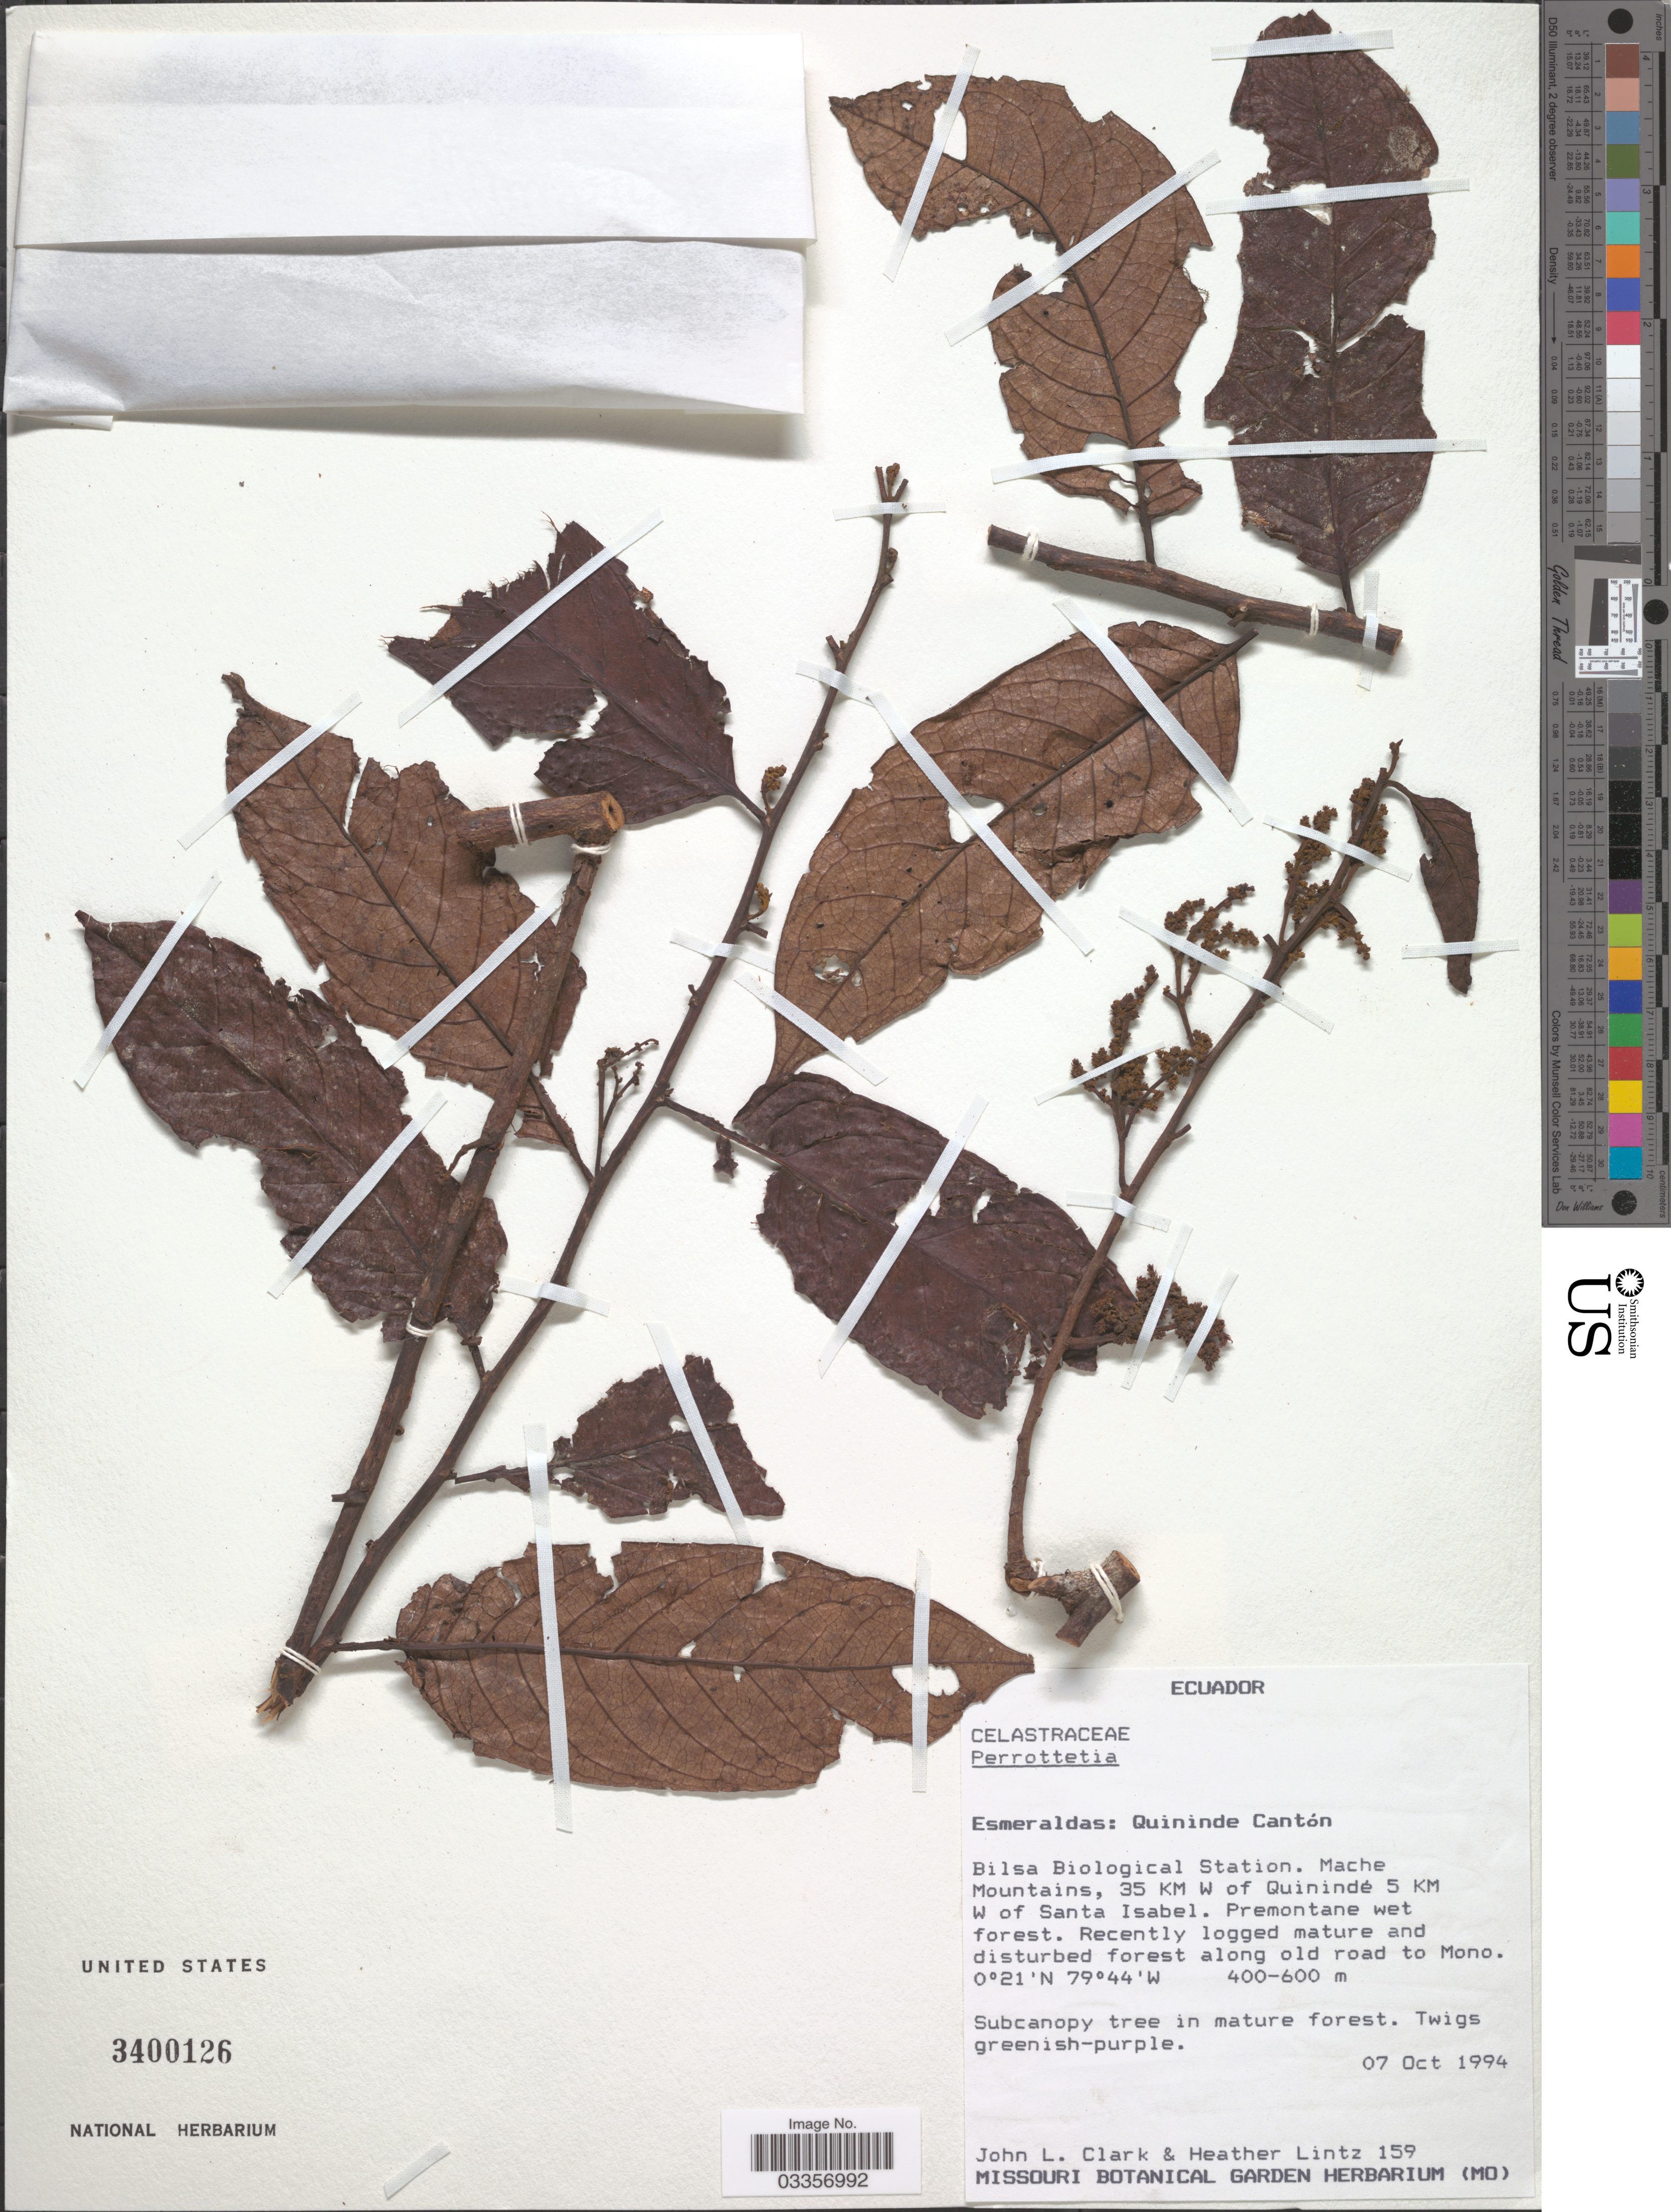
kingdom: Plantae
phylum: Tracheophyta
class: Magnoliopsida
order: Huerteales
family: Dipentodontaceae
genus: Perrottetia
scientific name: Perrottetia sp.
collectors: J. L. Clark & H. Lintz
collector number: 159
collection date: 1994-10-07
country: Ecuador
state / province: Esmeraldas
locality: Quininde Cantón. Bilsa Biological Station. Mache Mountains, 35 KM W of Quinindé 5 KM W of Santa Isabel. Along old road to Mono.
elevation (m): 400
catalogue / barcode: US 3400126